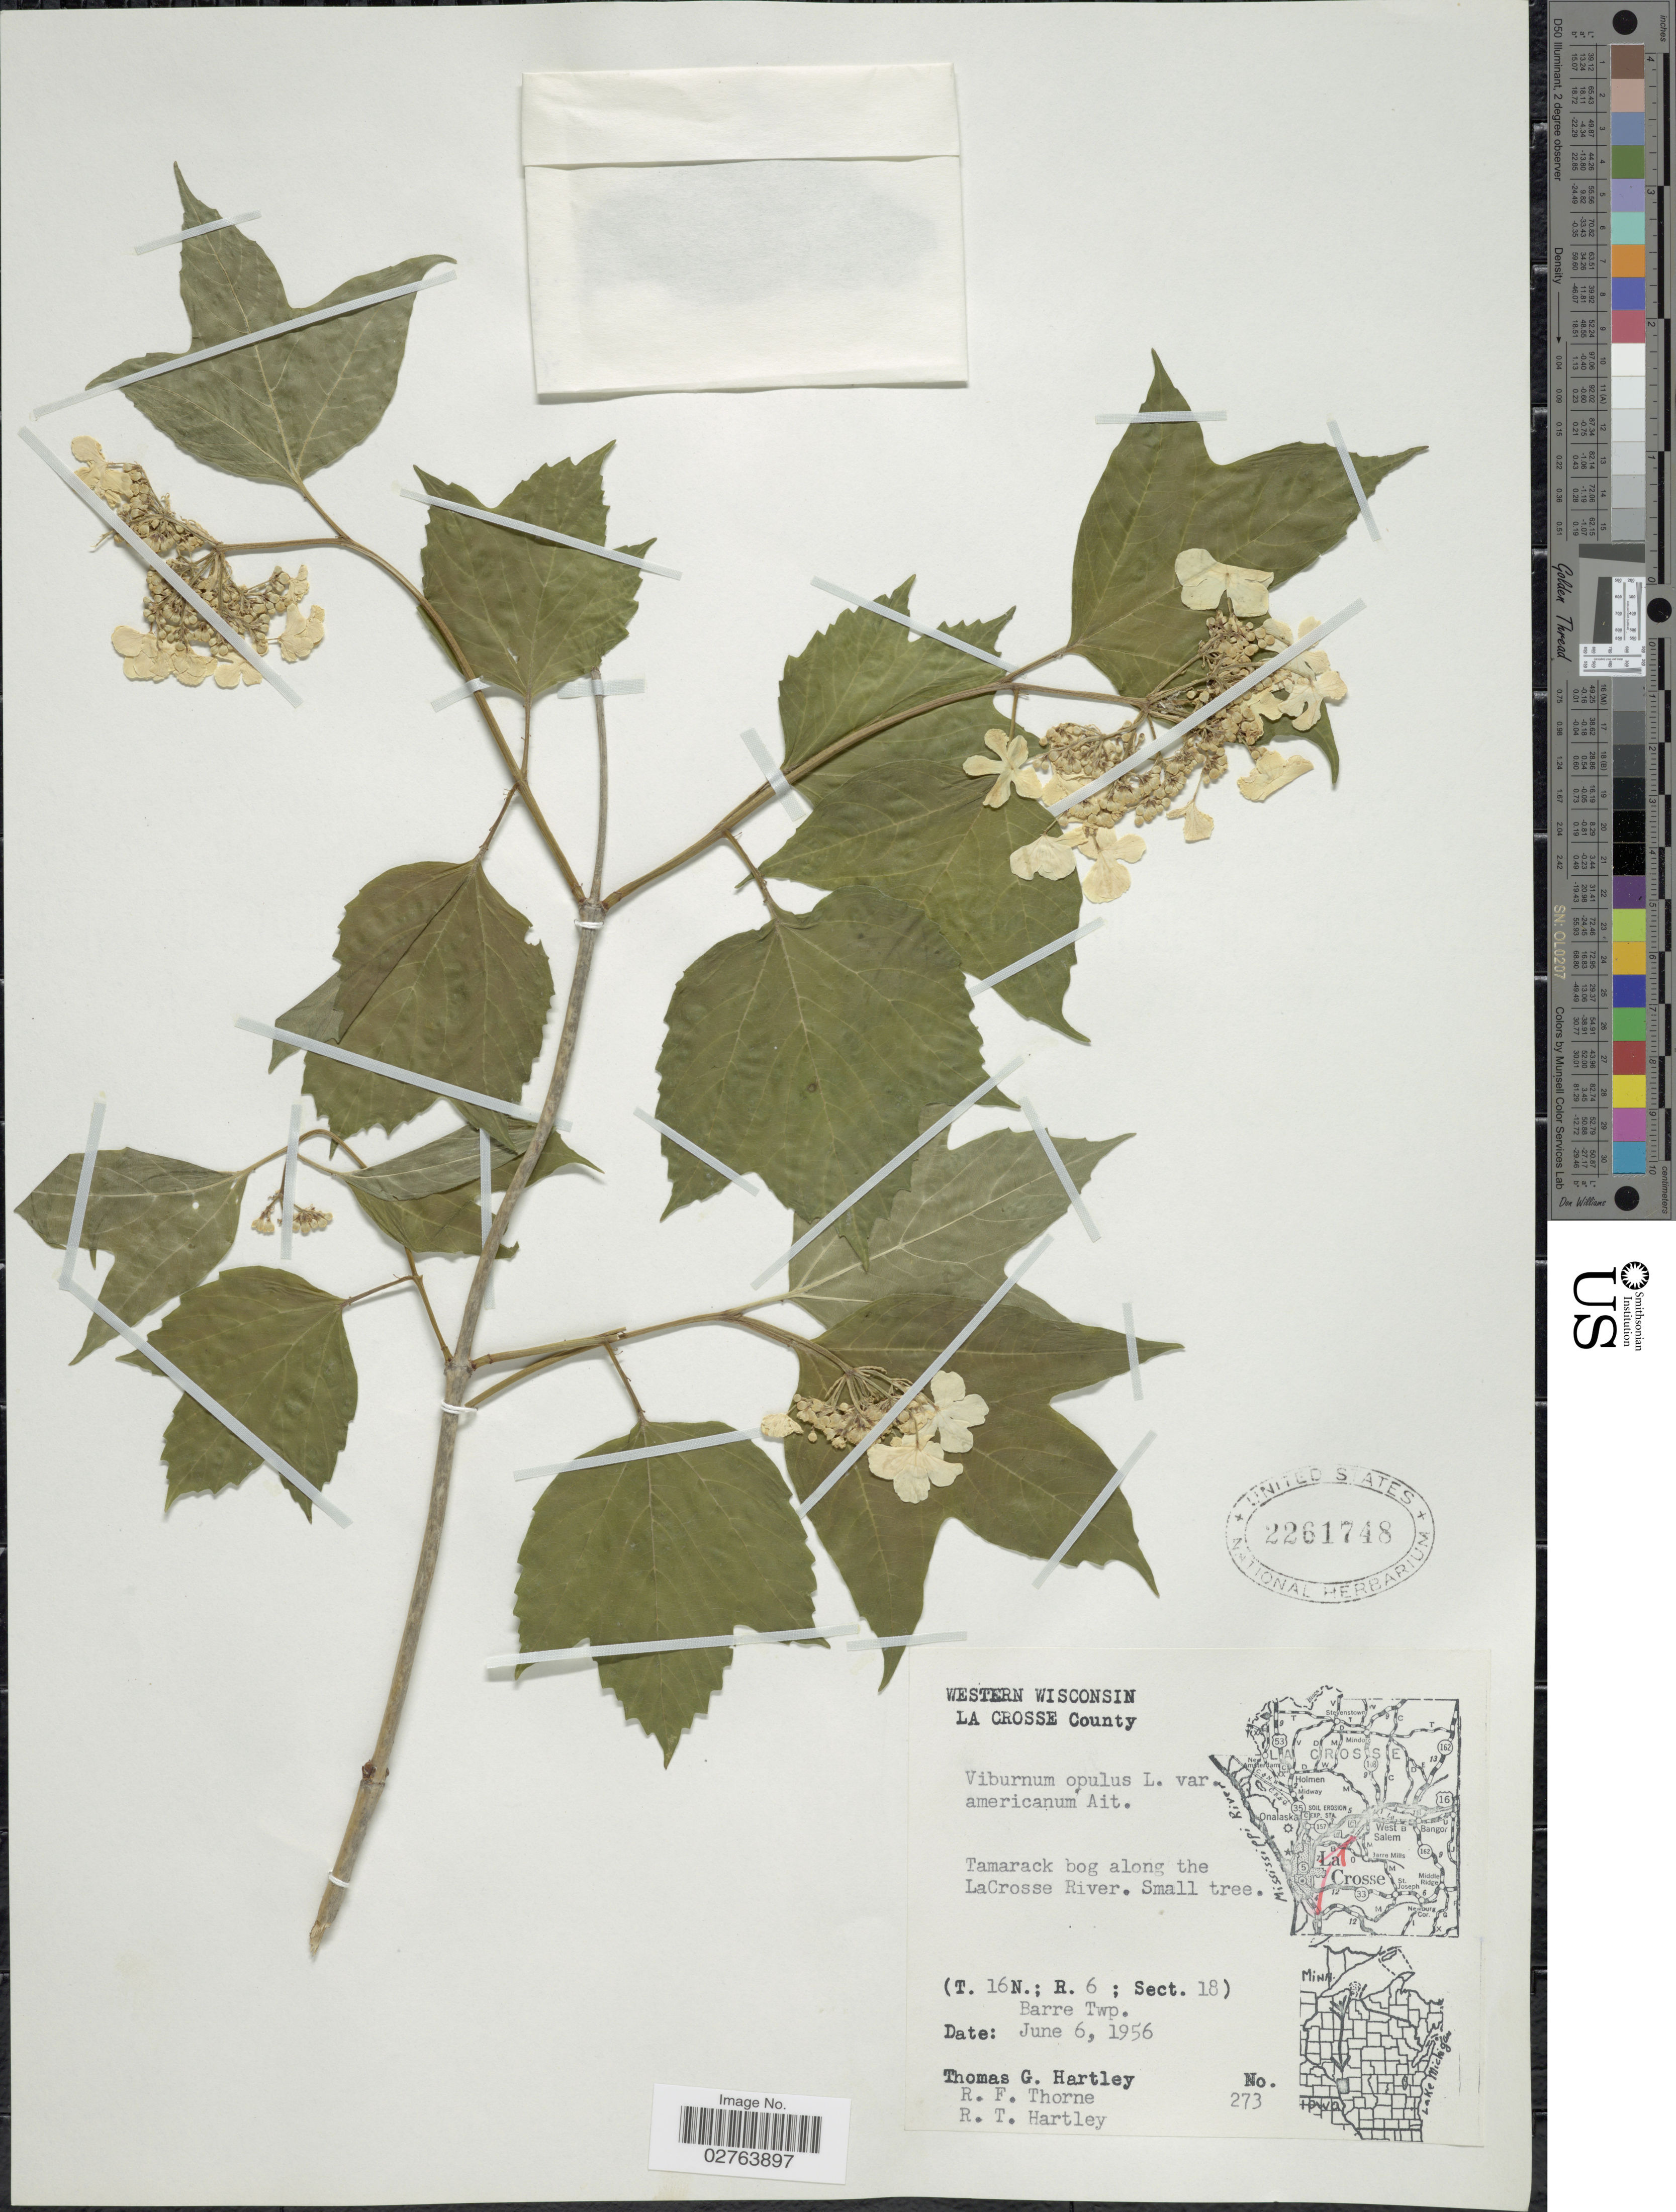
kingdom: Plantae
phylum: Tracheophyta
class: Magnoliopsida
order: Dipsacales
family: Viburnaceae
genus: Viburnum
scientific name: Viburnum opulus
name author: L.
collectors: T. G. Hartley, R. F. Thorne & R. T. Hartley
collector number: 273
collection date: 1956-06-06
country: United States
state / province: Wisconsin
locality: Western Wisconsin. La Crosse County. Tamarack bog along the LaCrosse River. (T. 16 N.; R.6; Sect. 18) Barre Twp.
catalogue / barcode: US 2261748